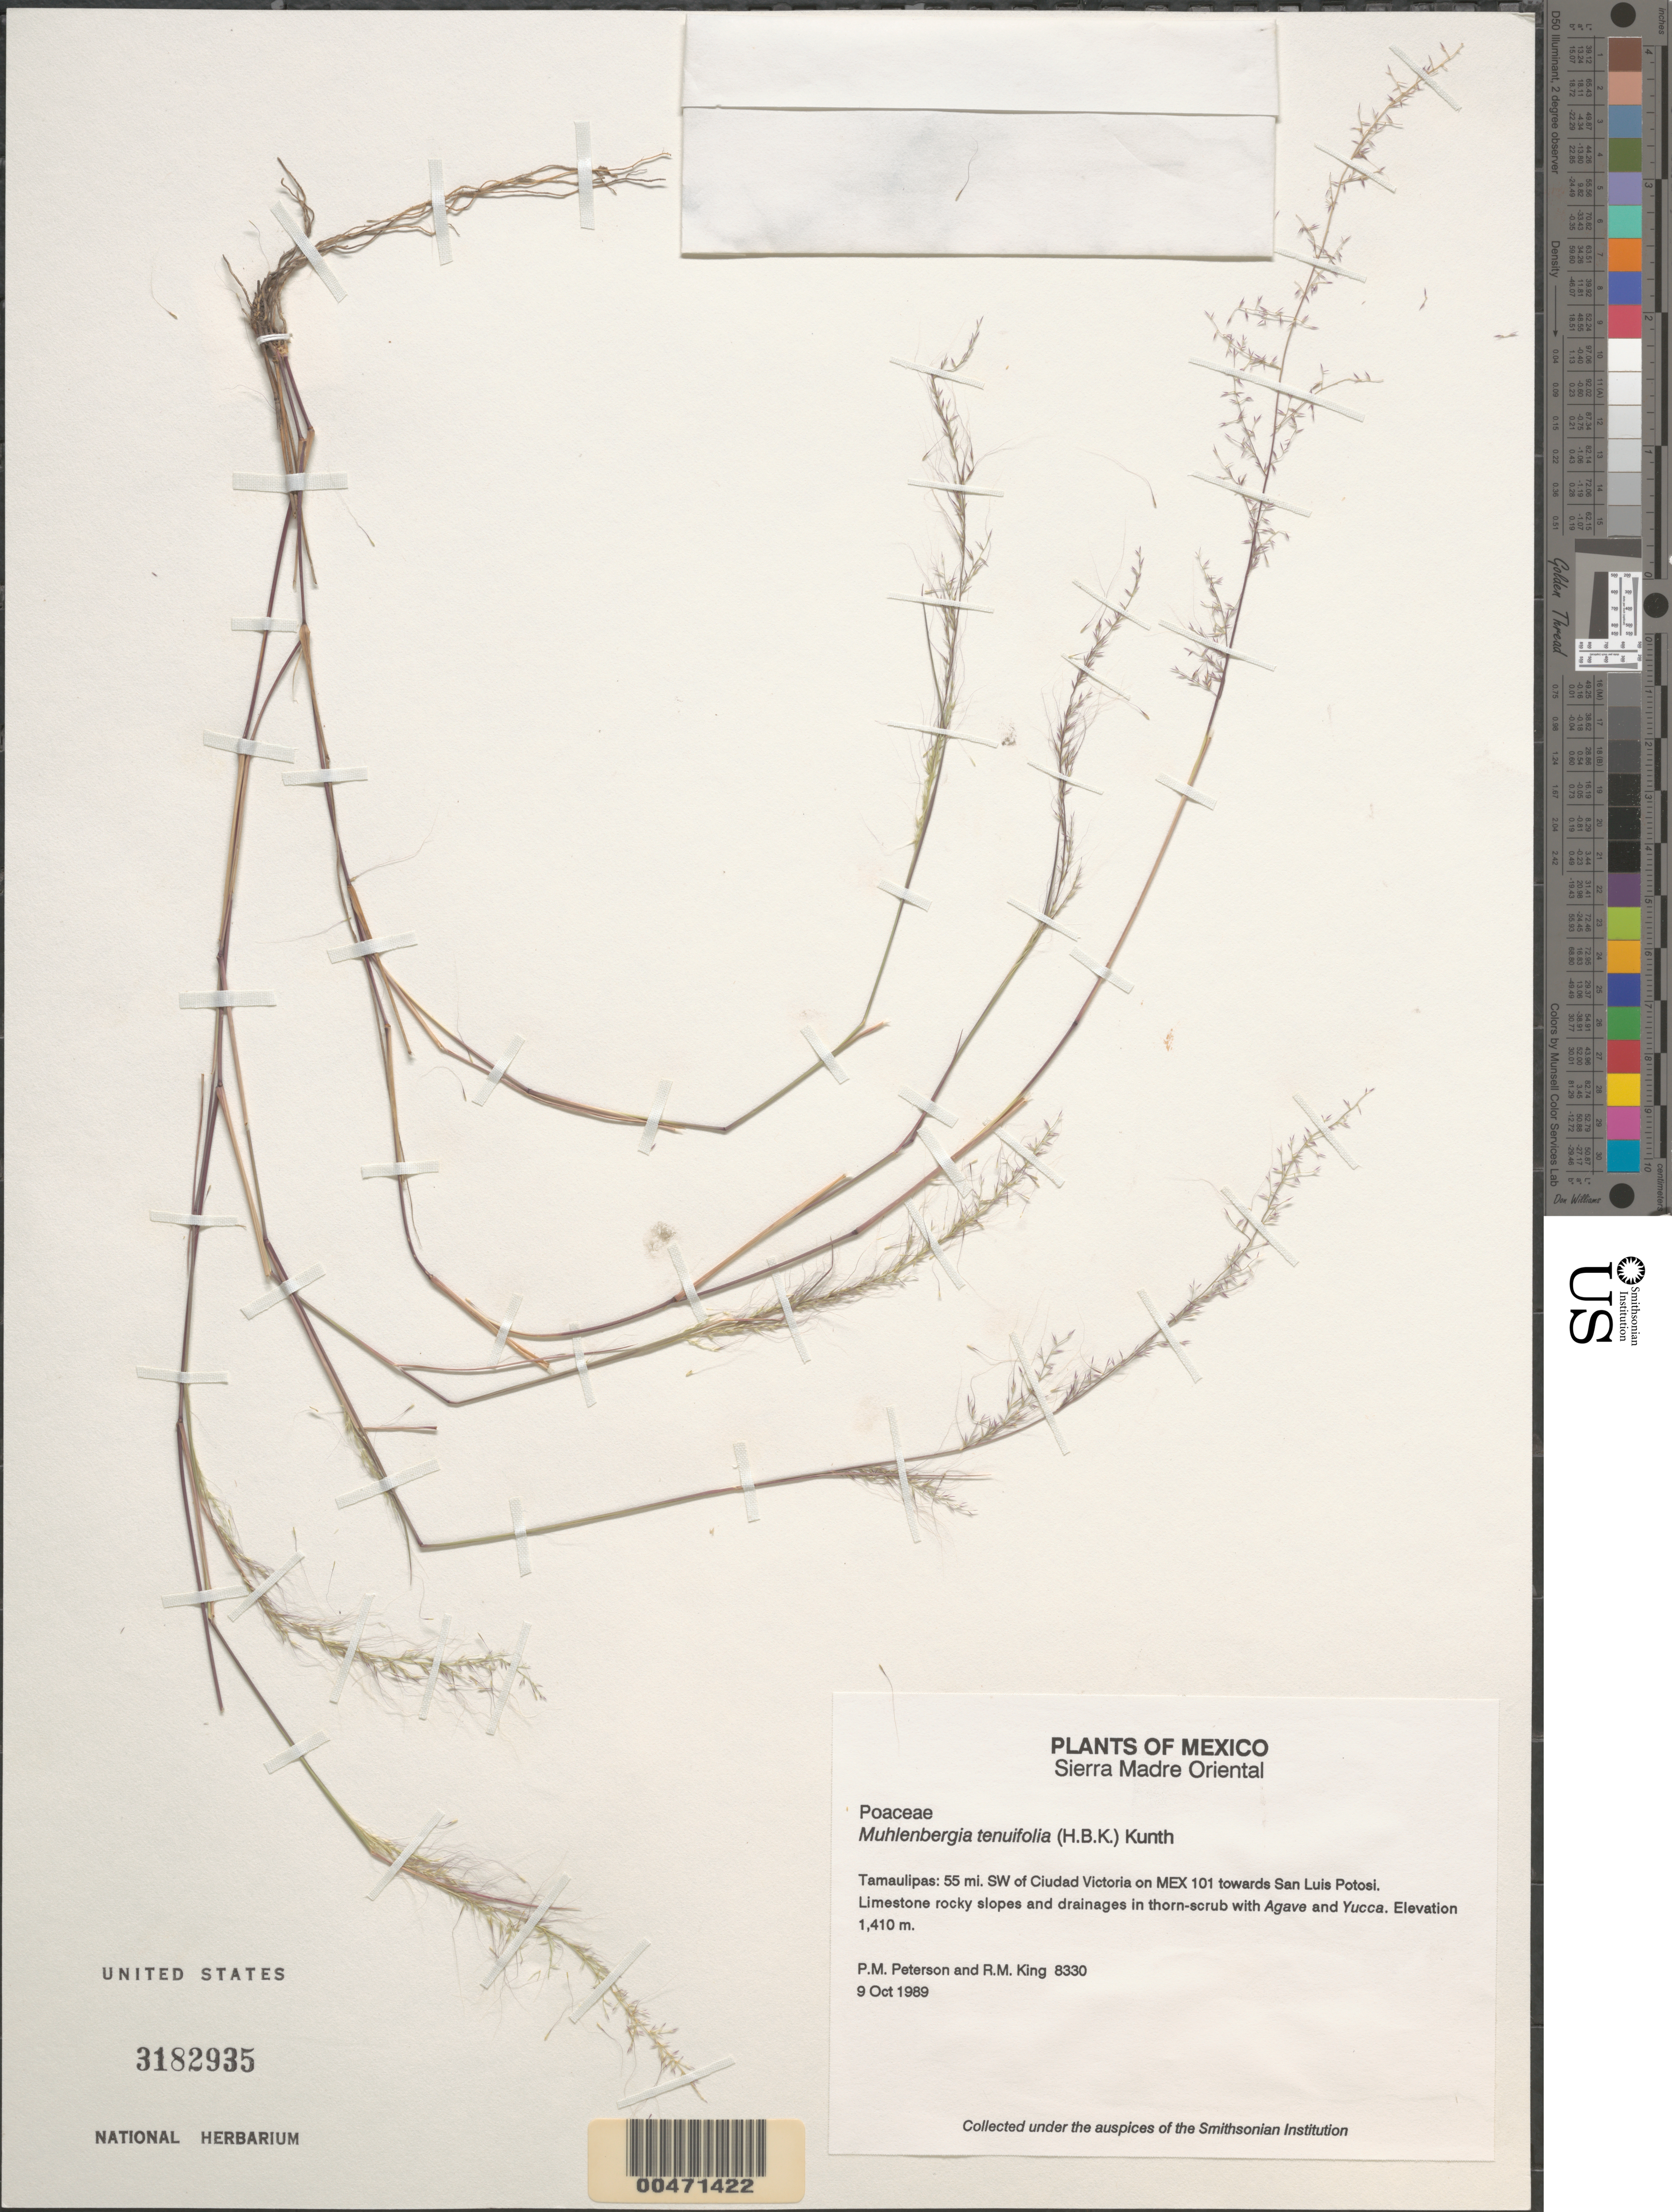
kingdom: Plantae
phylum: Tracheophyta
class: Liliopsida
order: Poales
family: Poaceae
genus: Muhlenbergia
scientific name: Muhlenbergia tenuifolia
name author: (Kunth) Kunth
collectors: P. M. Peterson & R. M. King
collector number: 08330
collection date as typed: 09 Oct 1989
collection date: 1989-10-09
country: Mexico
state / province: Tamaulipas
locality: Sierra Madre Oriental, 55 mi. SW of Ciudad Victoria on Mex 101 towards San Luis Potosi.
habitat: Limestone rocky slopes and drainages in thorn-scrub with Agave and Yucca.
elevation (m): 1410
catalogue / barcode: US 3182935